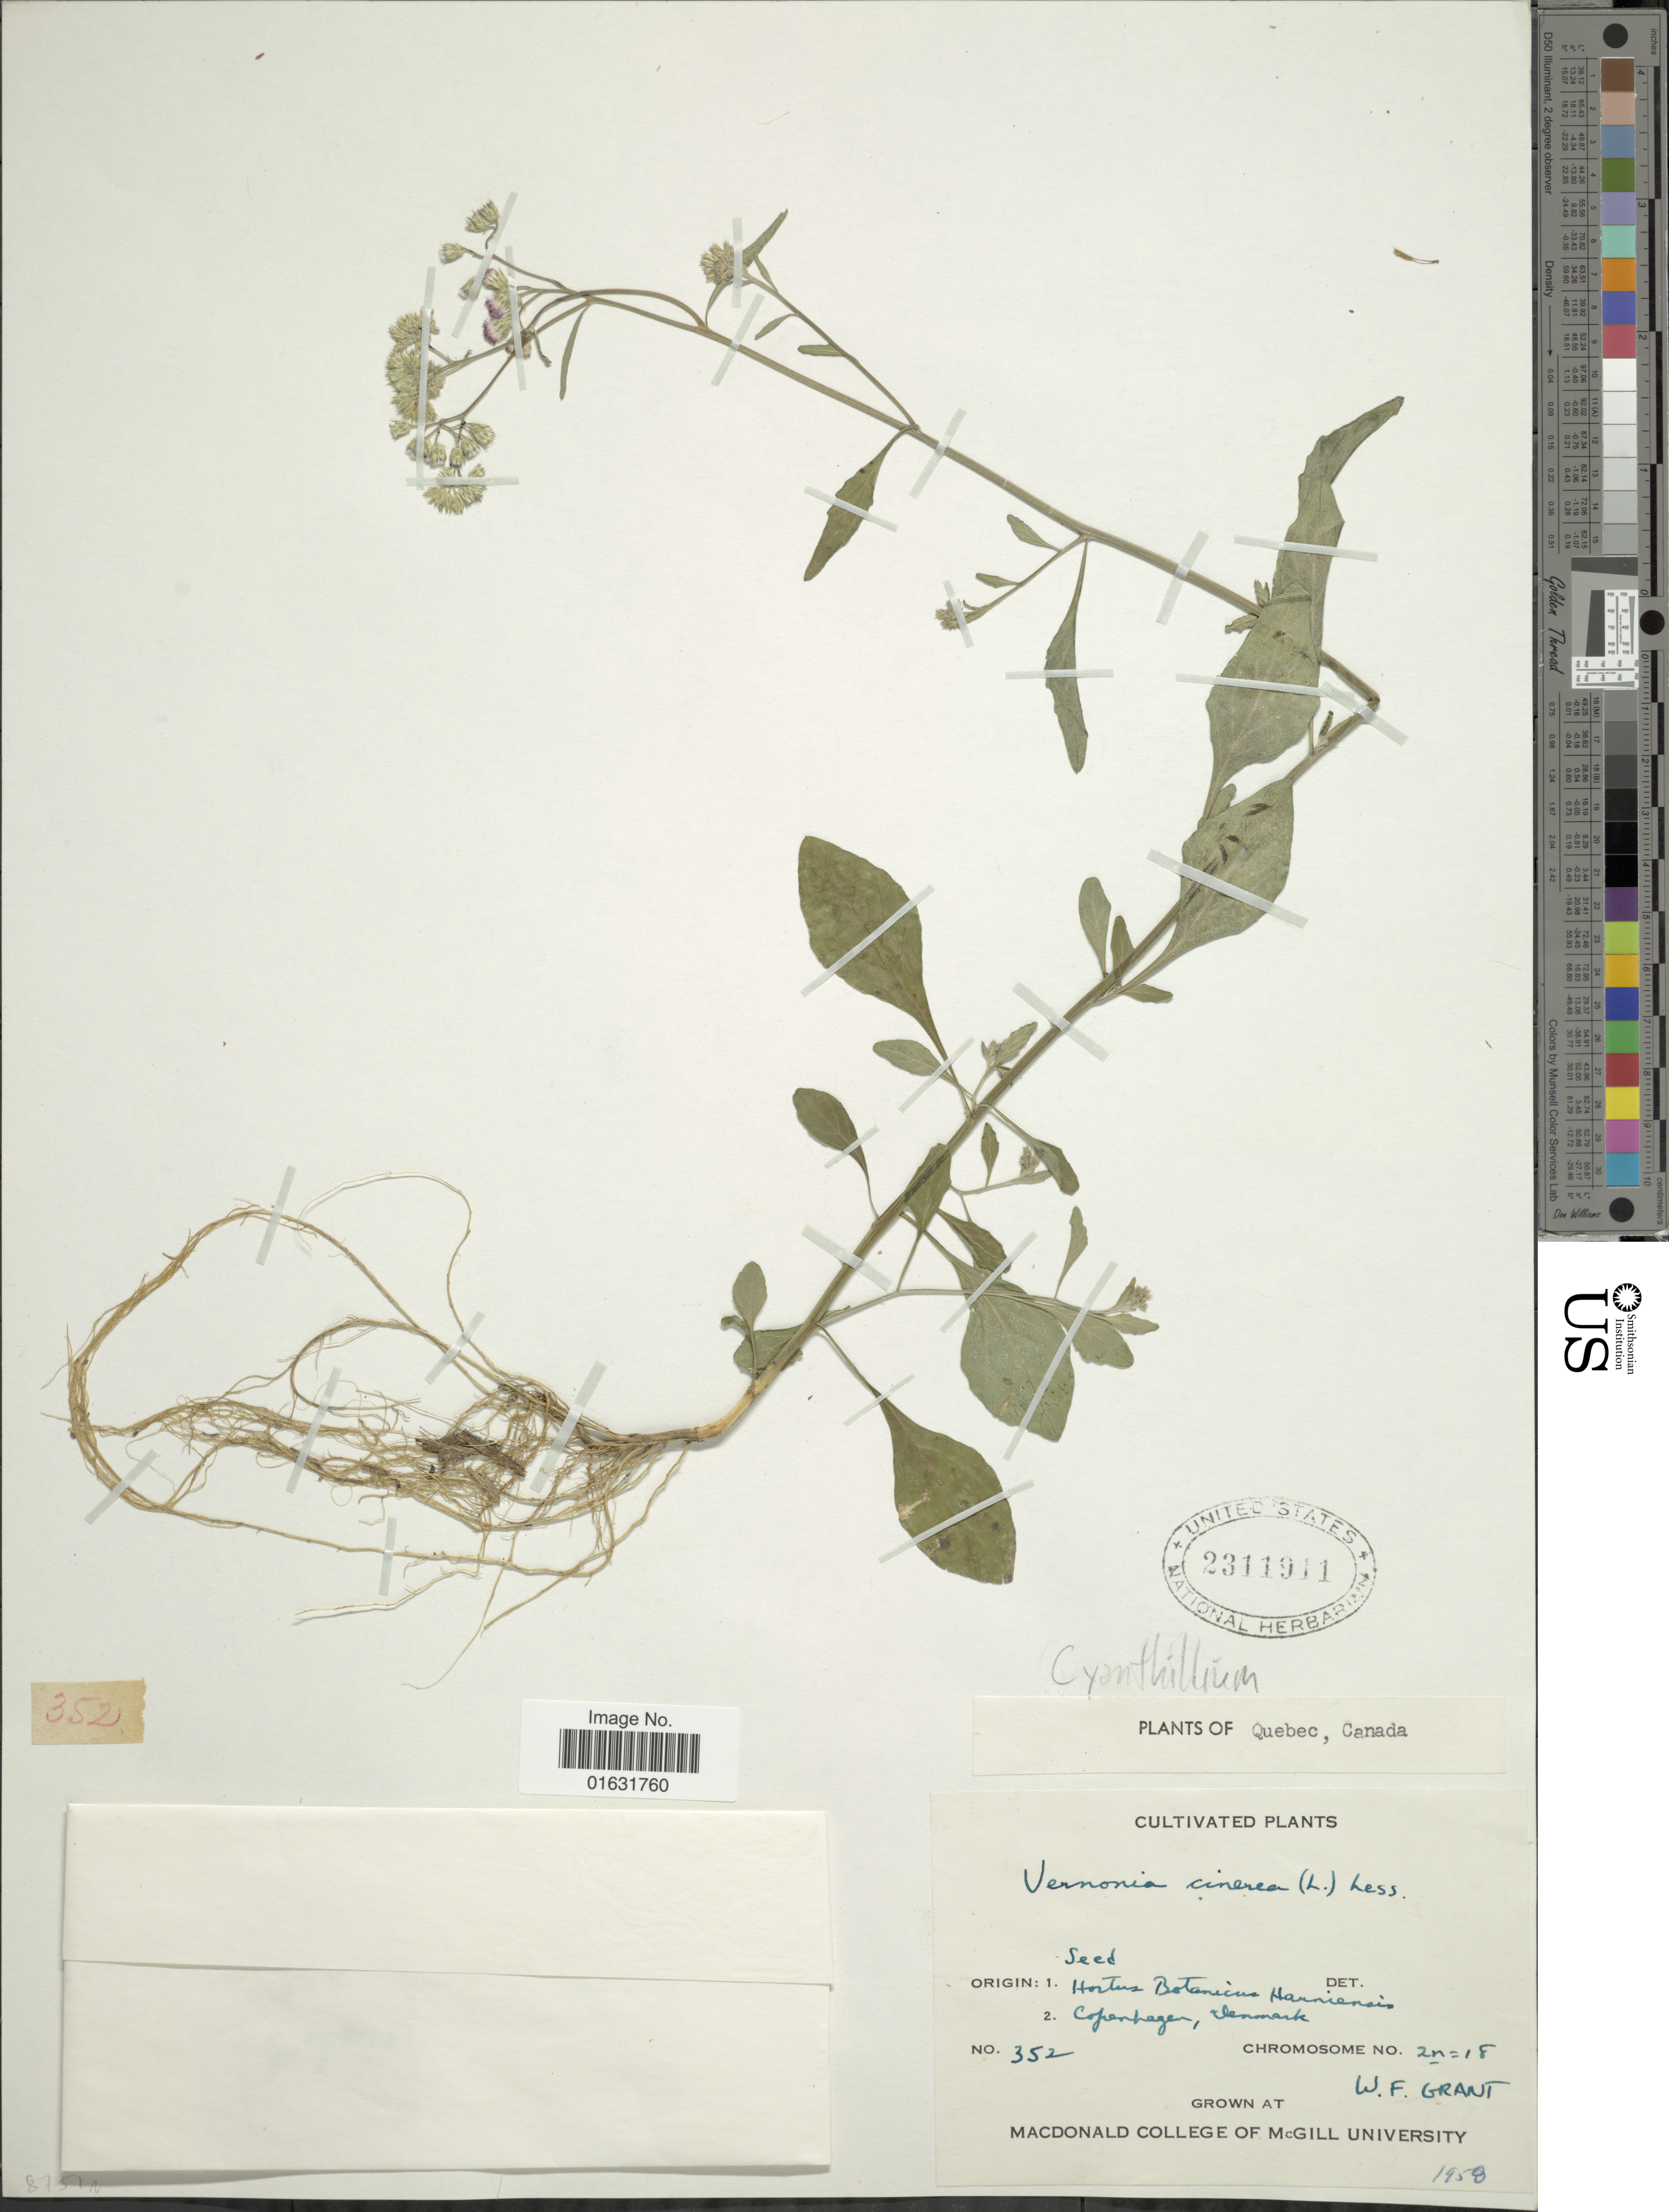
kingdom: Plantae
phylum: Tracheophyta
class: Magnoliopsida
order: Asterales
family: Asteraceae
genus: Cyanthillium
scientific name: Cyanthillium cinereum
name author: (L.) H. Rob.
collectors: W. Grant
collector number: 352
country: Canada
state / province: Quebec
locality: Seed, Hortus Botanicus Hauniensis, Copenhagen, Denmark. Grown at MacDonald College of McGill University.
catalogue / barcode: US 2311911